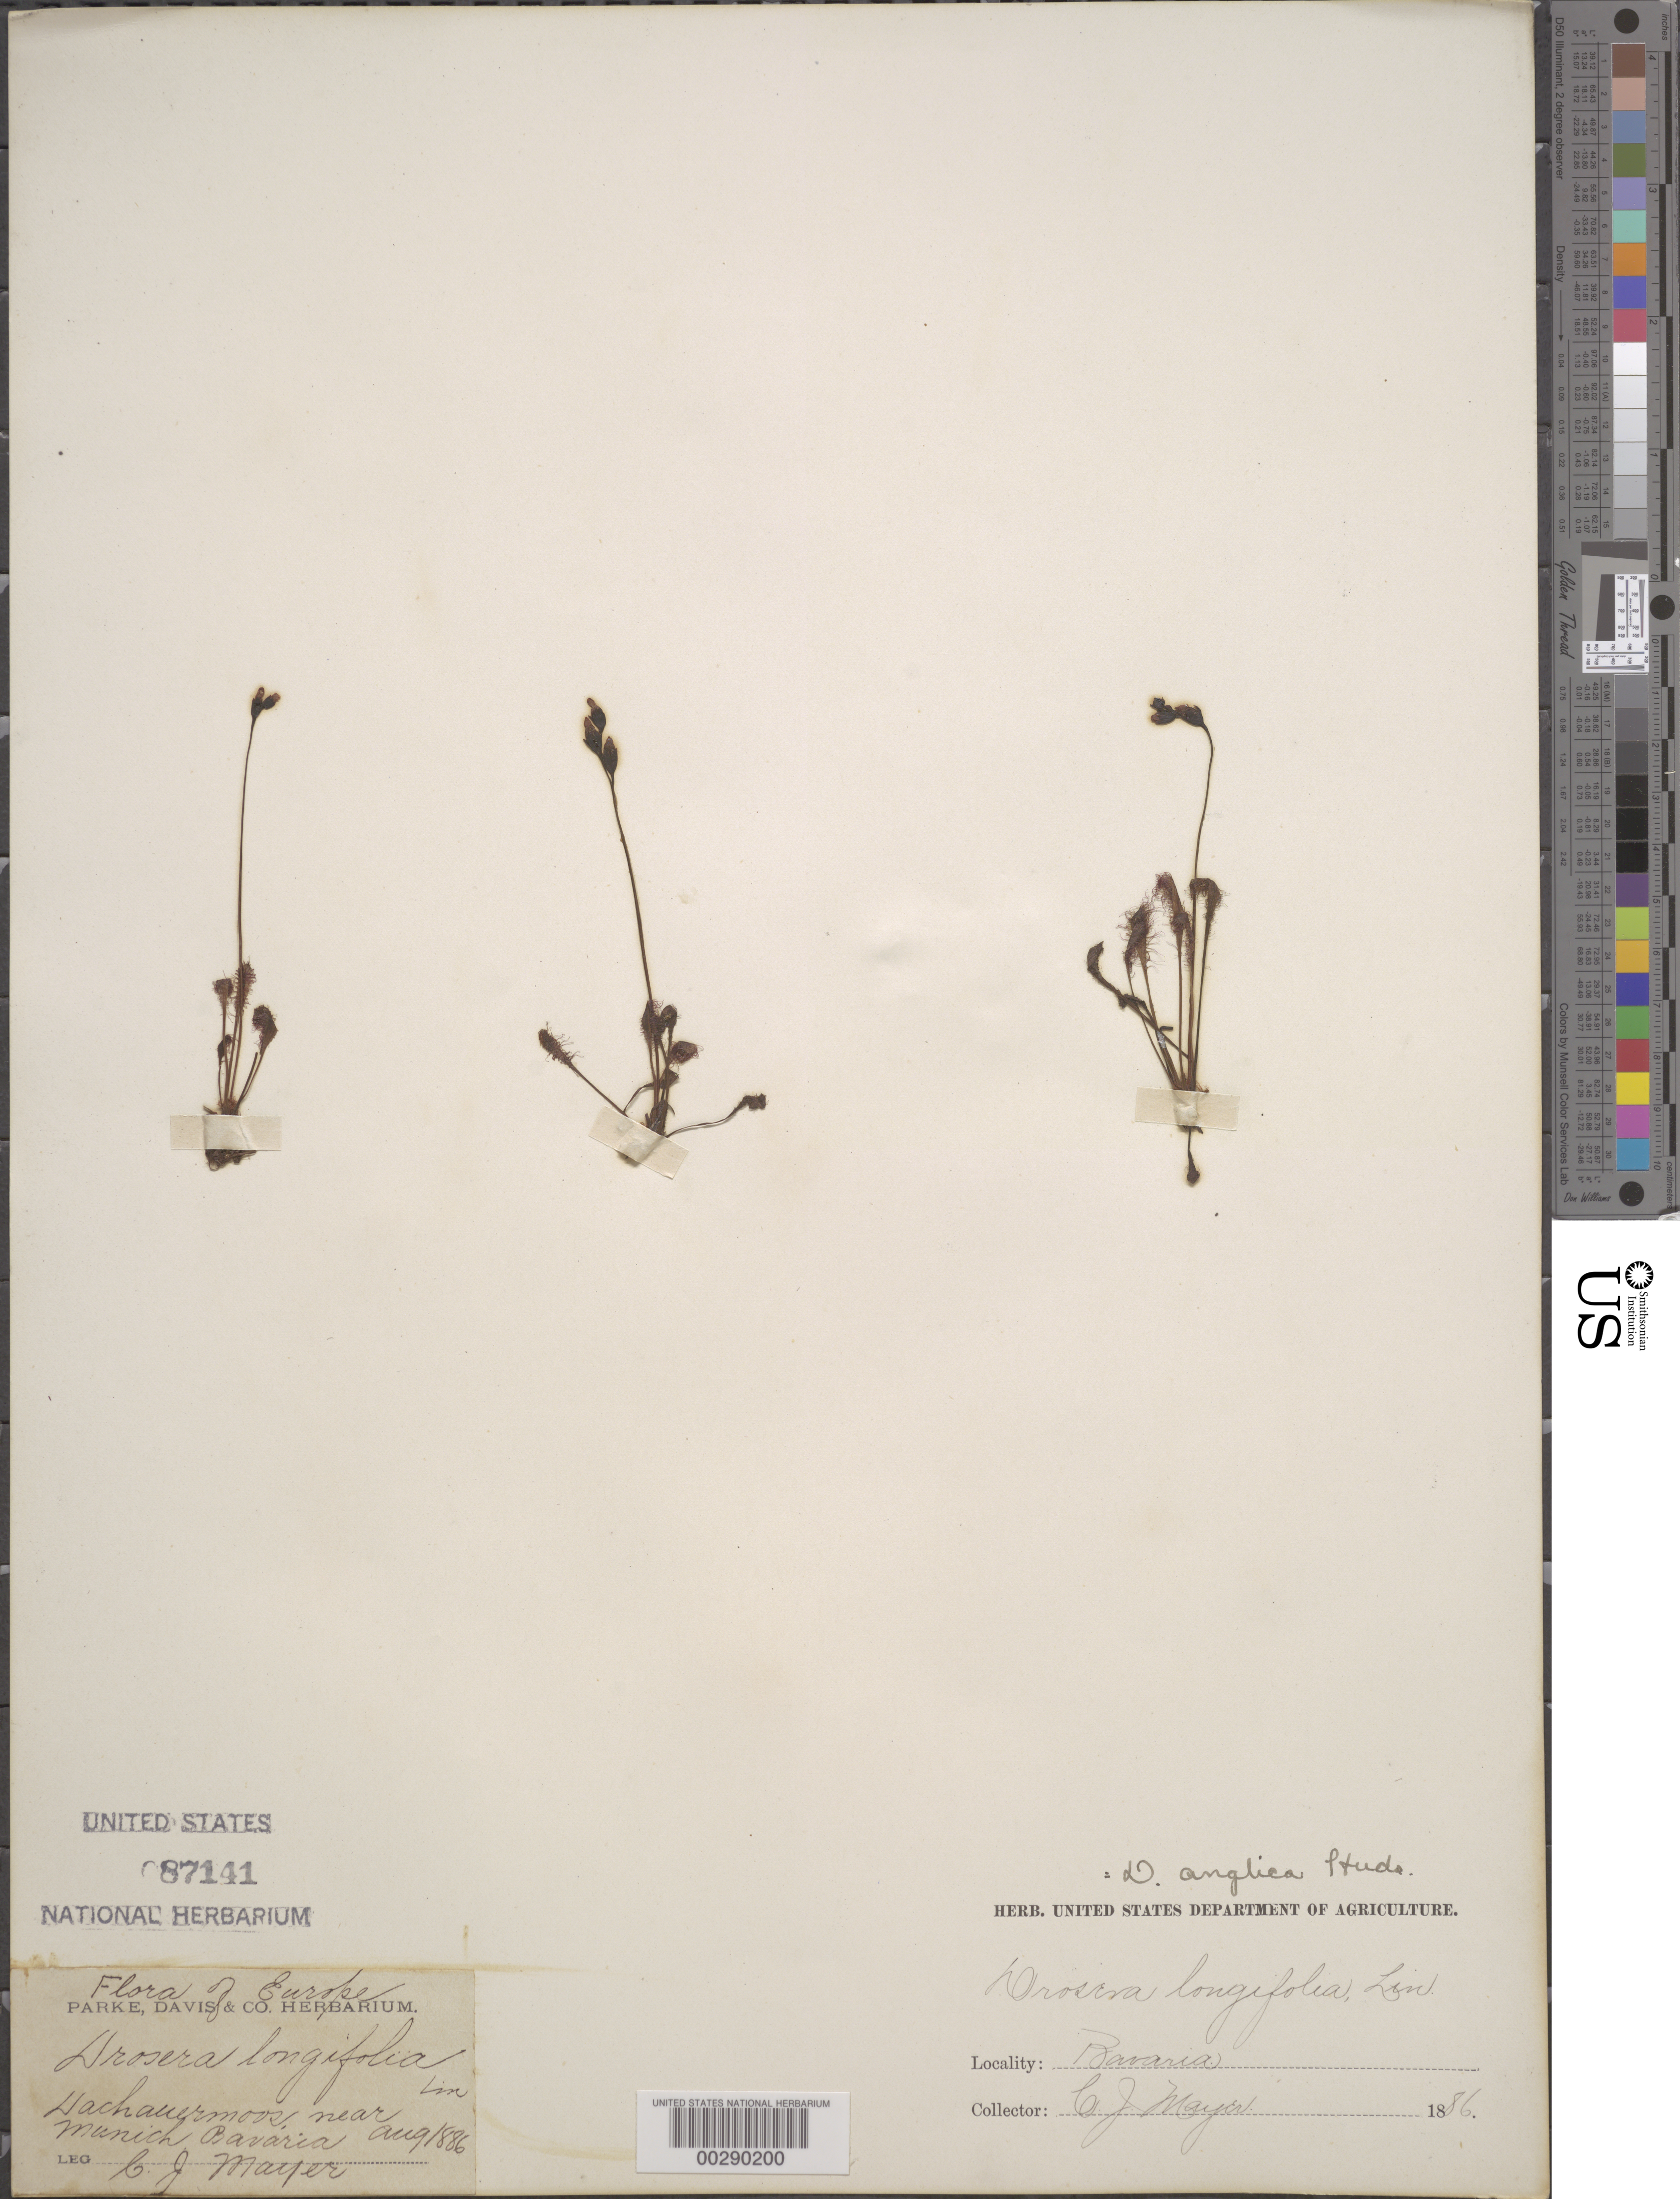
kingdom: Plantae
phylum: Tracheophyta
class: Magnoliopsida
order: Caryophyllales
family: Droseraceae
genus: Drosera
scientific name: Drosera anglica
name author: Huds.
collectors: C. Mayer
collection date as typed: Aug 1886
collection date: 1886-08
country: Germany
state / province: Bayern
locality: Dachauermoos, near munich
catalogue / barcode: US 87141